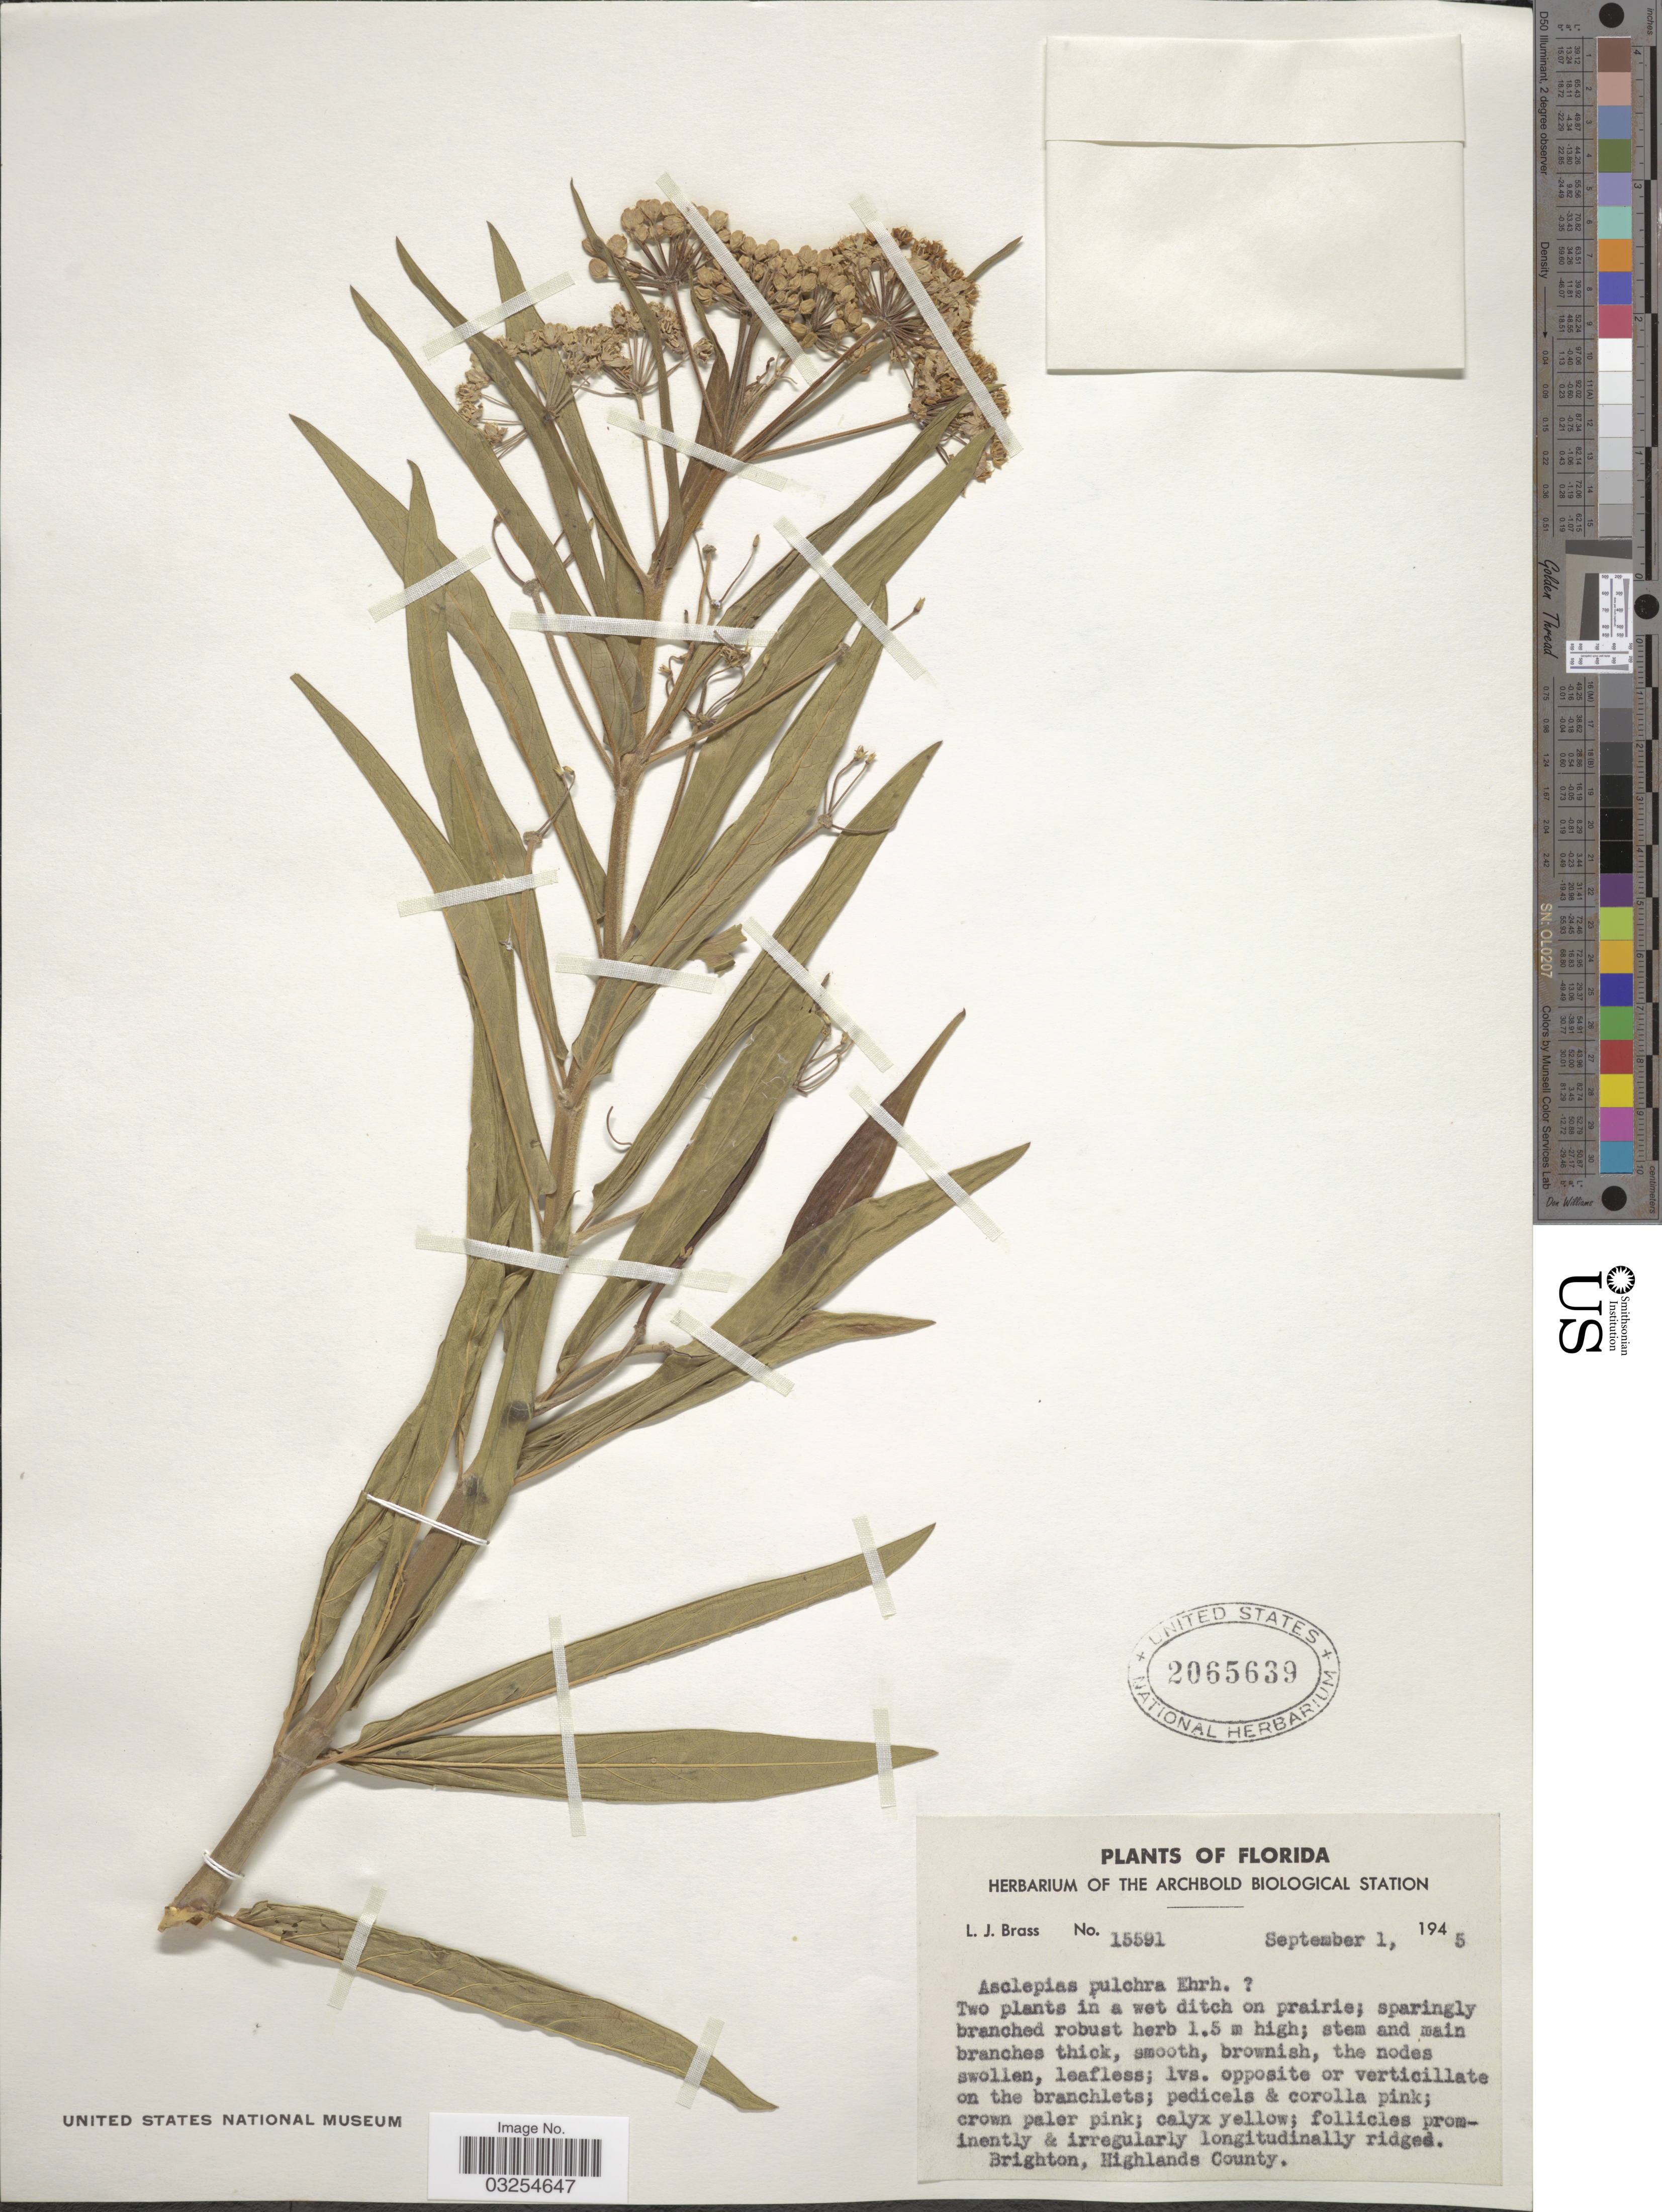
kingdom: Plantae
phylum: Tracheophyta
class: Magnoliopsida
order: Gentianales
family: Apocynaceae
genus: Asclepias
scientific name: Asclepias incarnata subsp. pulchra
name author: (Ehrh. ex Willd.) Woodson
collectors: L. J. Brass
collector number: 15591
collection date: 1945-09-01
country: United States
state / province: Florida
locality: Brighton, Highlands County.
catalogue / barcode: US 2065639